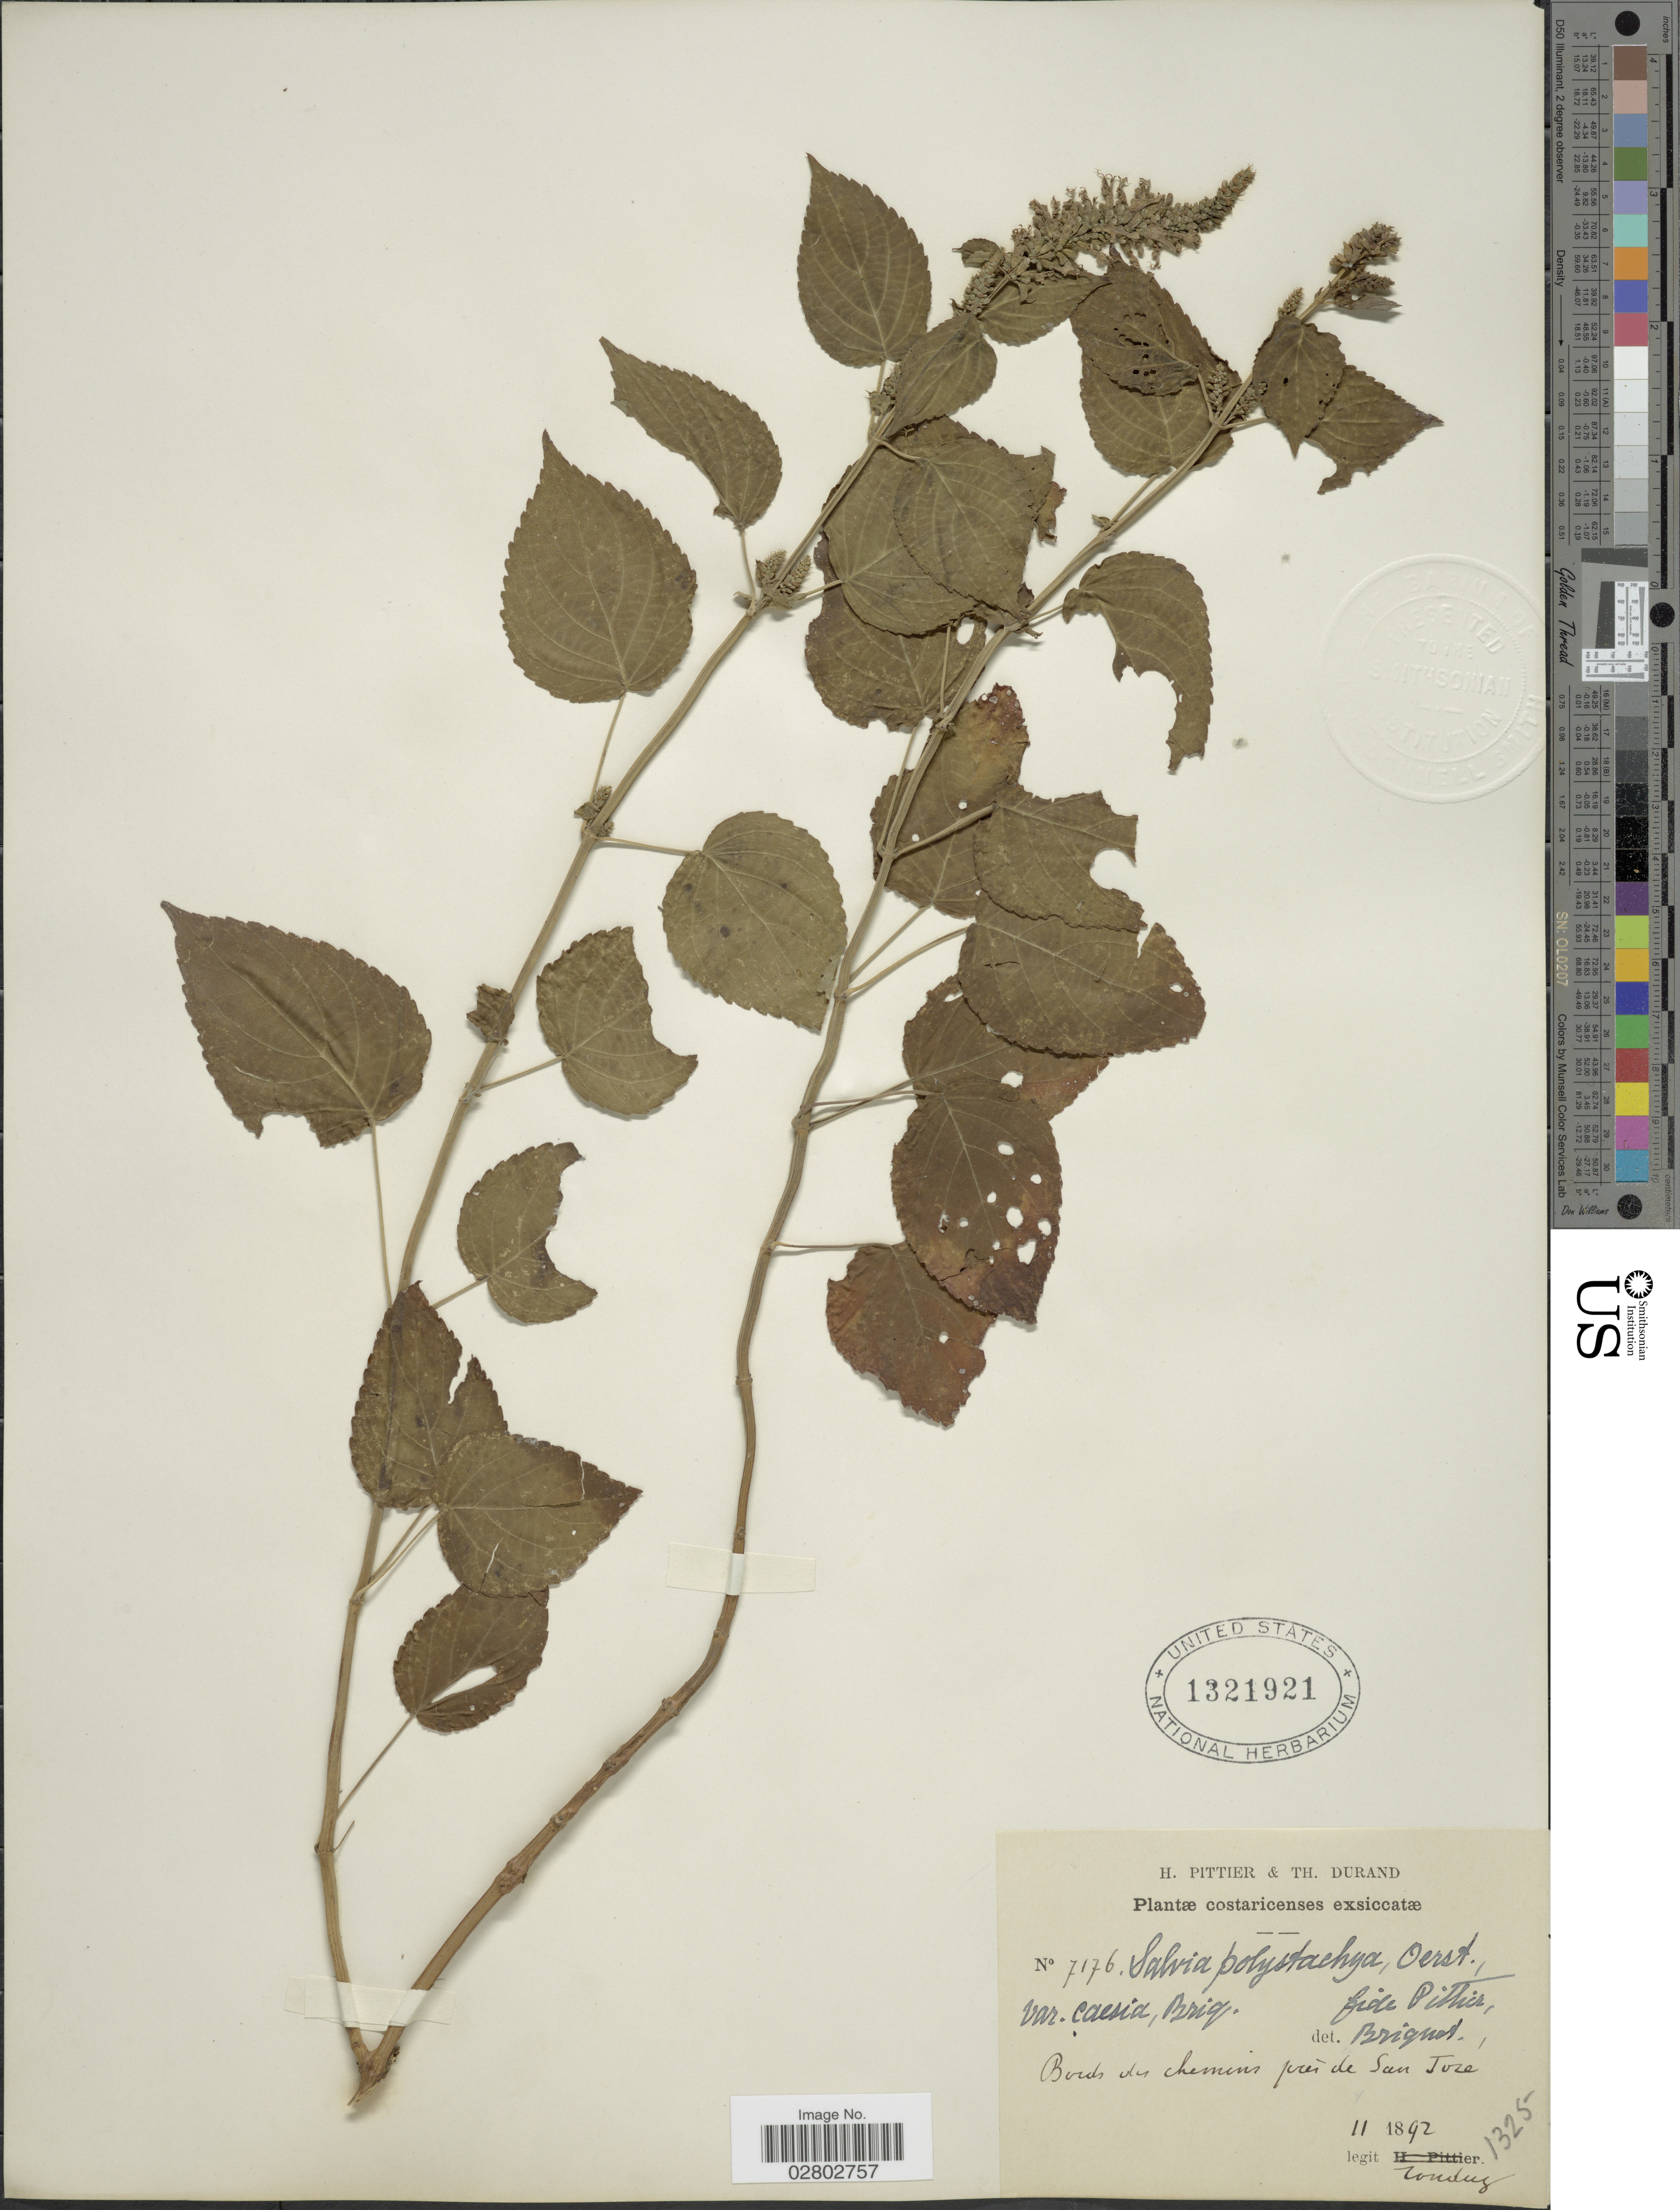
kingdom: Plantae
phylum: Tracheophyta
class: Magnoliopsida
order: Lamiales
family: Lamiaceae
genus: Salvia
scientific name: Salvia polystachya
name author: Cav.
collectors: Tonduz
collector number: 7176/1325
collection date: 1892-02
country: Costa Rica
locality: Bords du chemins près de San José.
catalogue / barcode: US 1321921